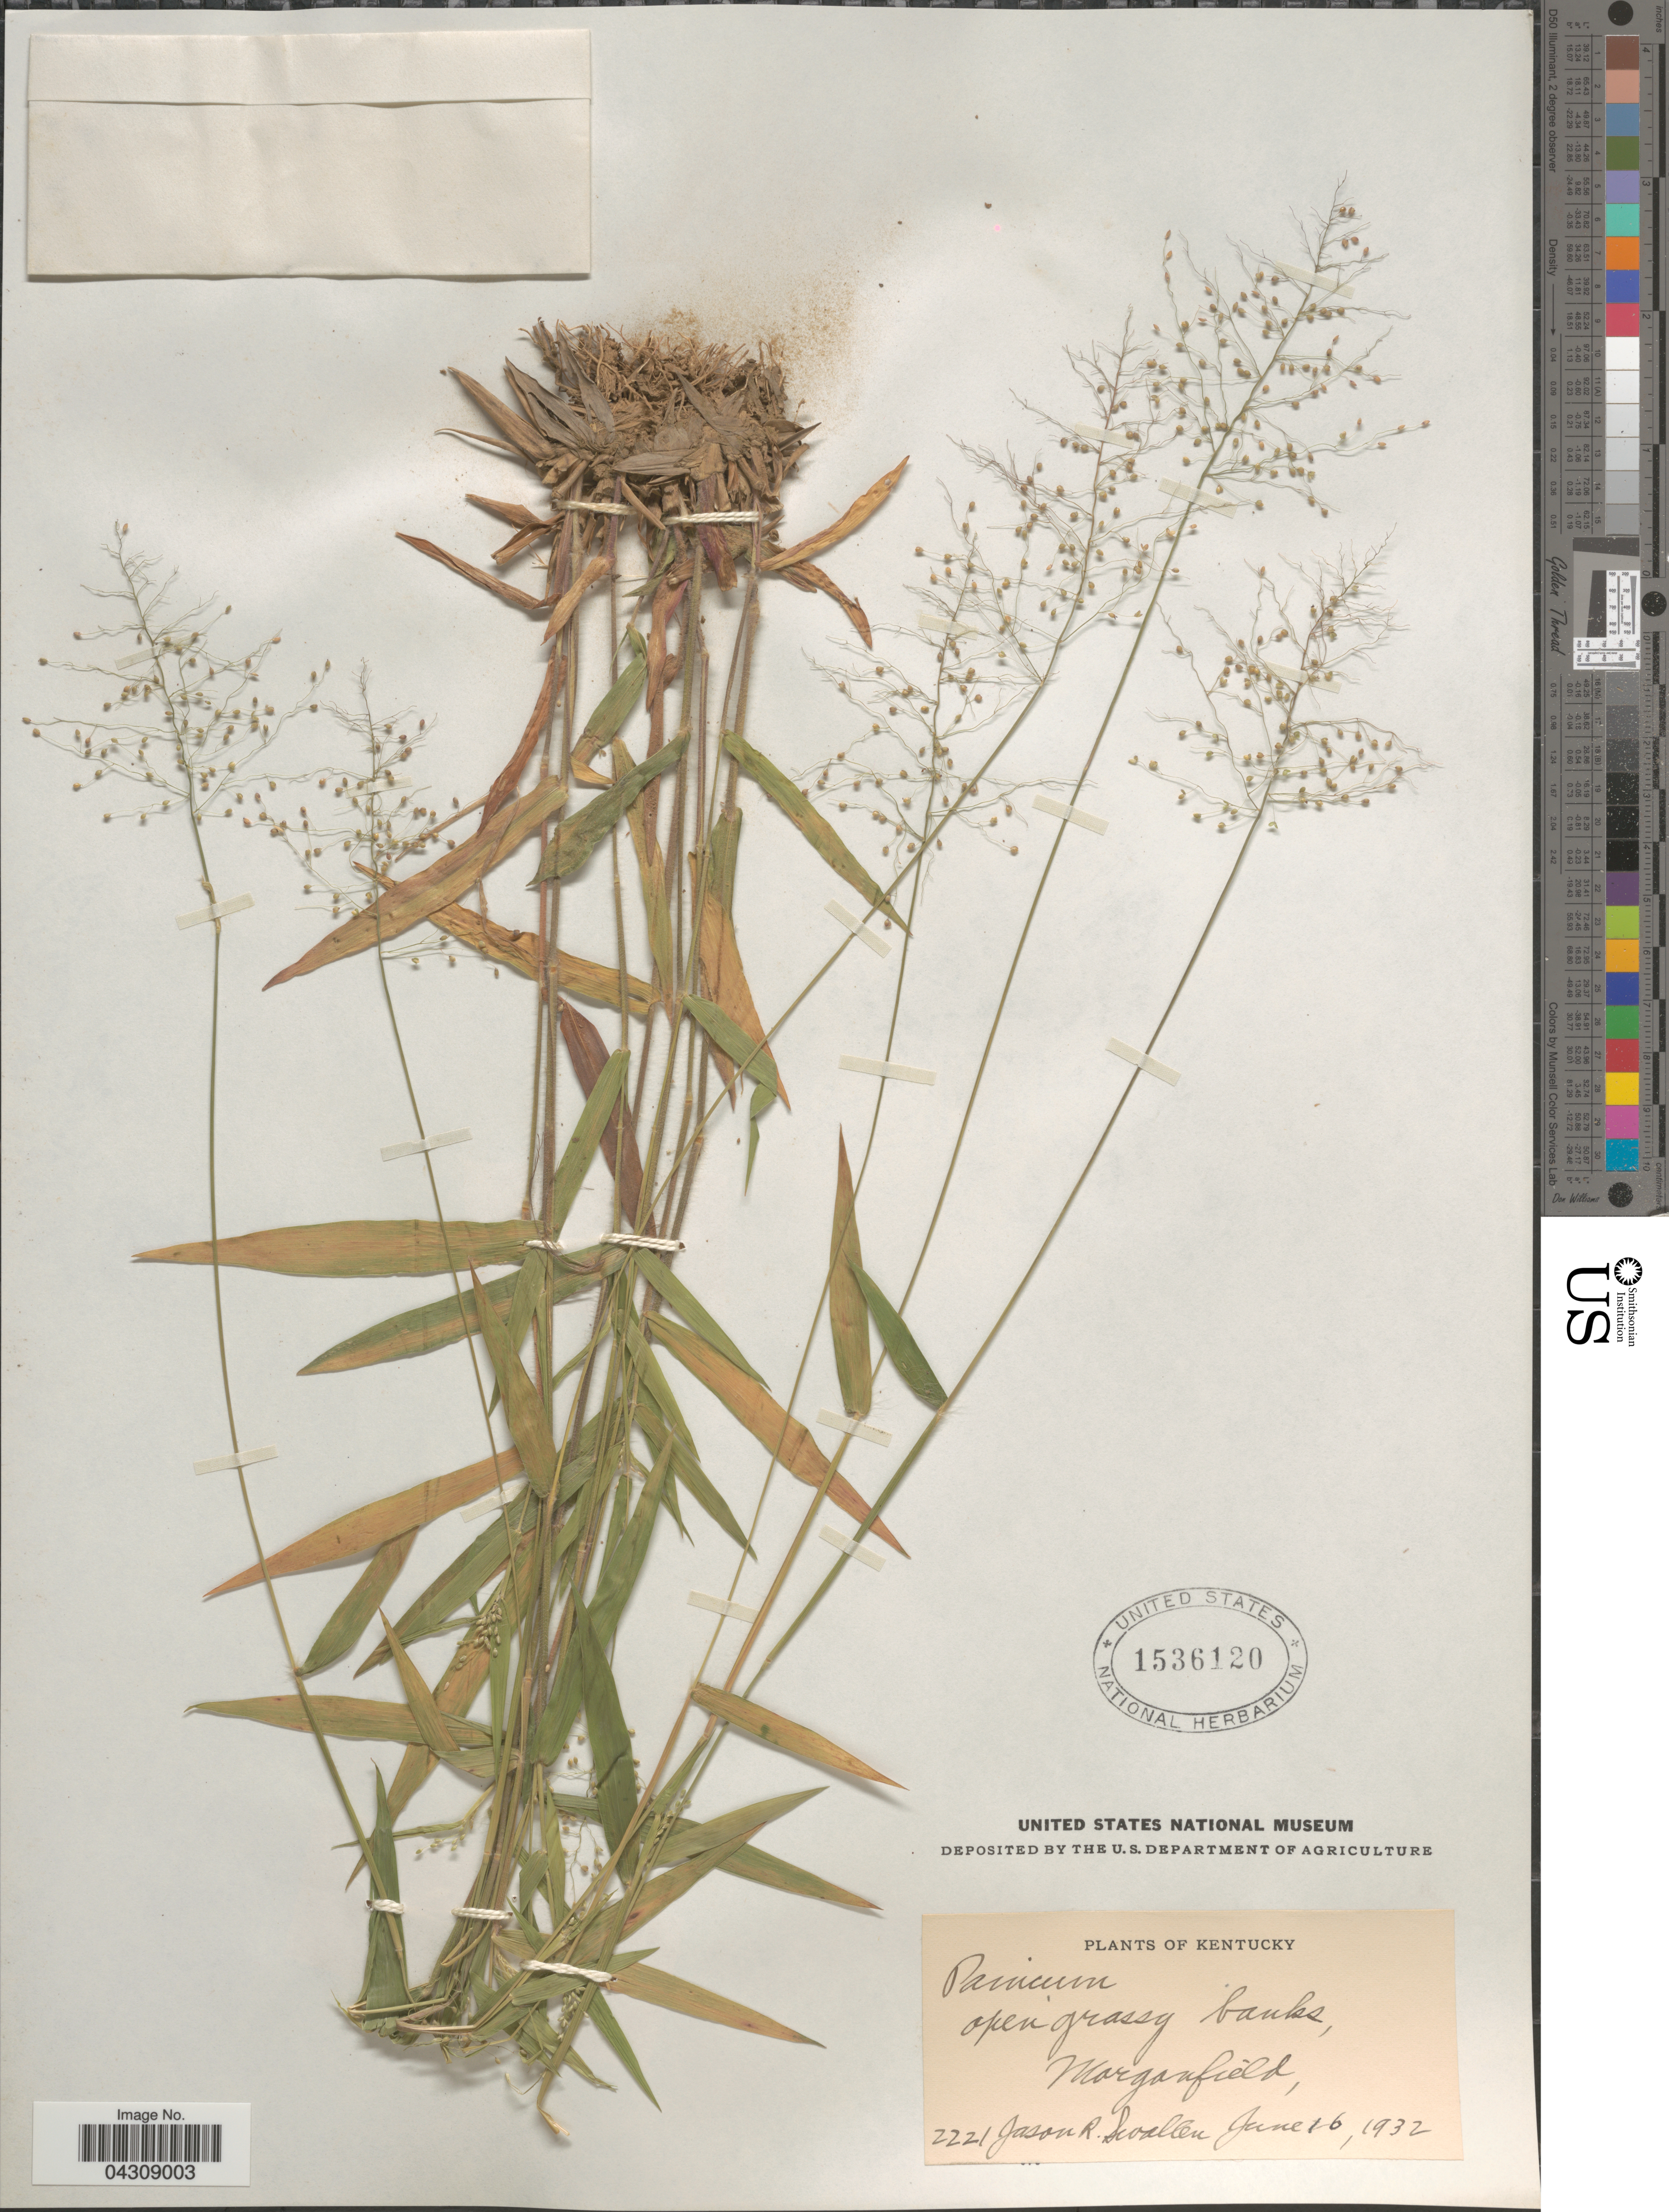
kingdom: Plantae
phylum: Tracheophyta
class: Liliopsida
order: Poales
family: Poaceae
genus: Dichanthelium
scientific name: Dichanthelium acuminatum var. acuminatum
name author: (Sw.) Gould & C.A. Clark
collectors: J. R. Swallen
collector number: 2221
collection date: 1932-06-16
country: United States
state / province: Kentucky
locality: Morganfield.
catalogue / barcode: US 1536120